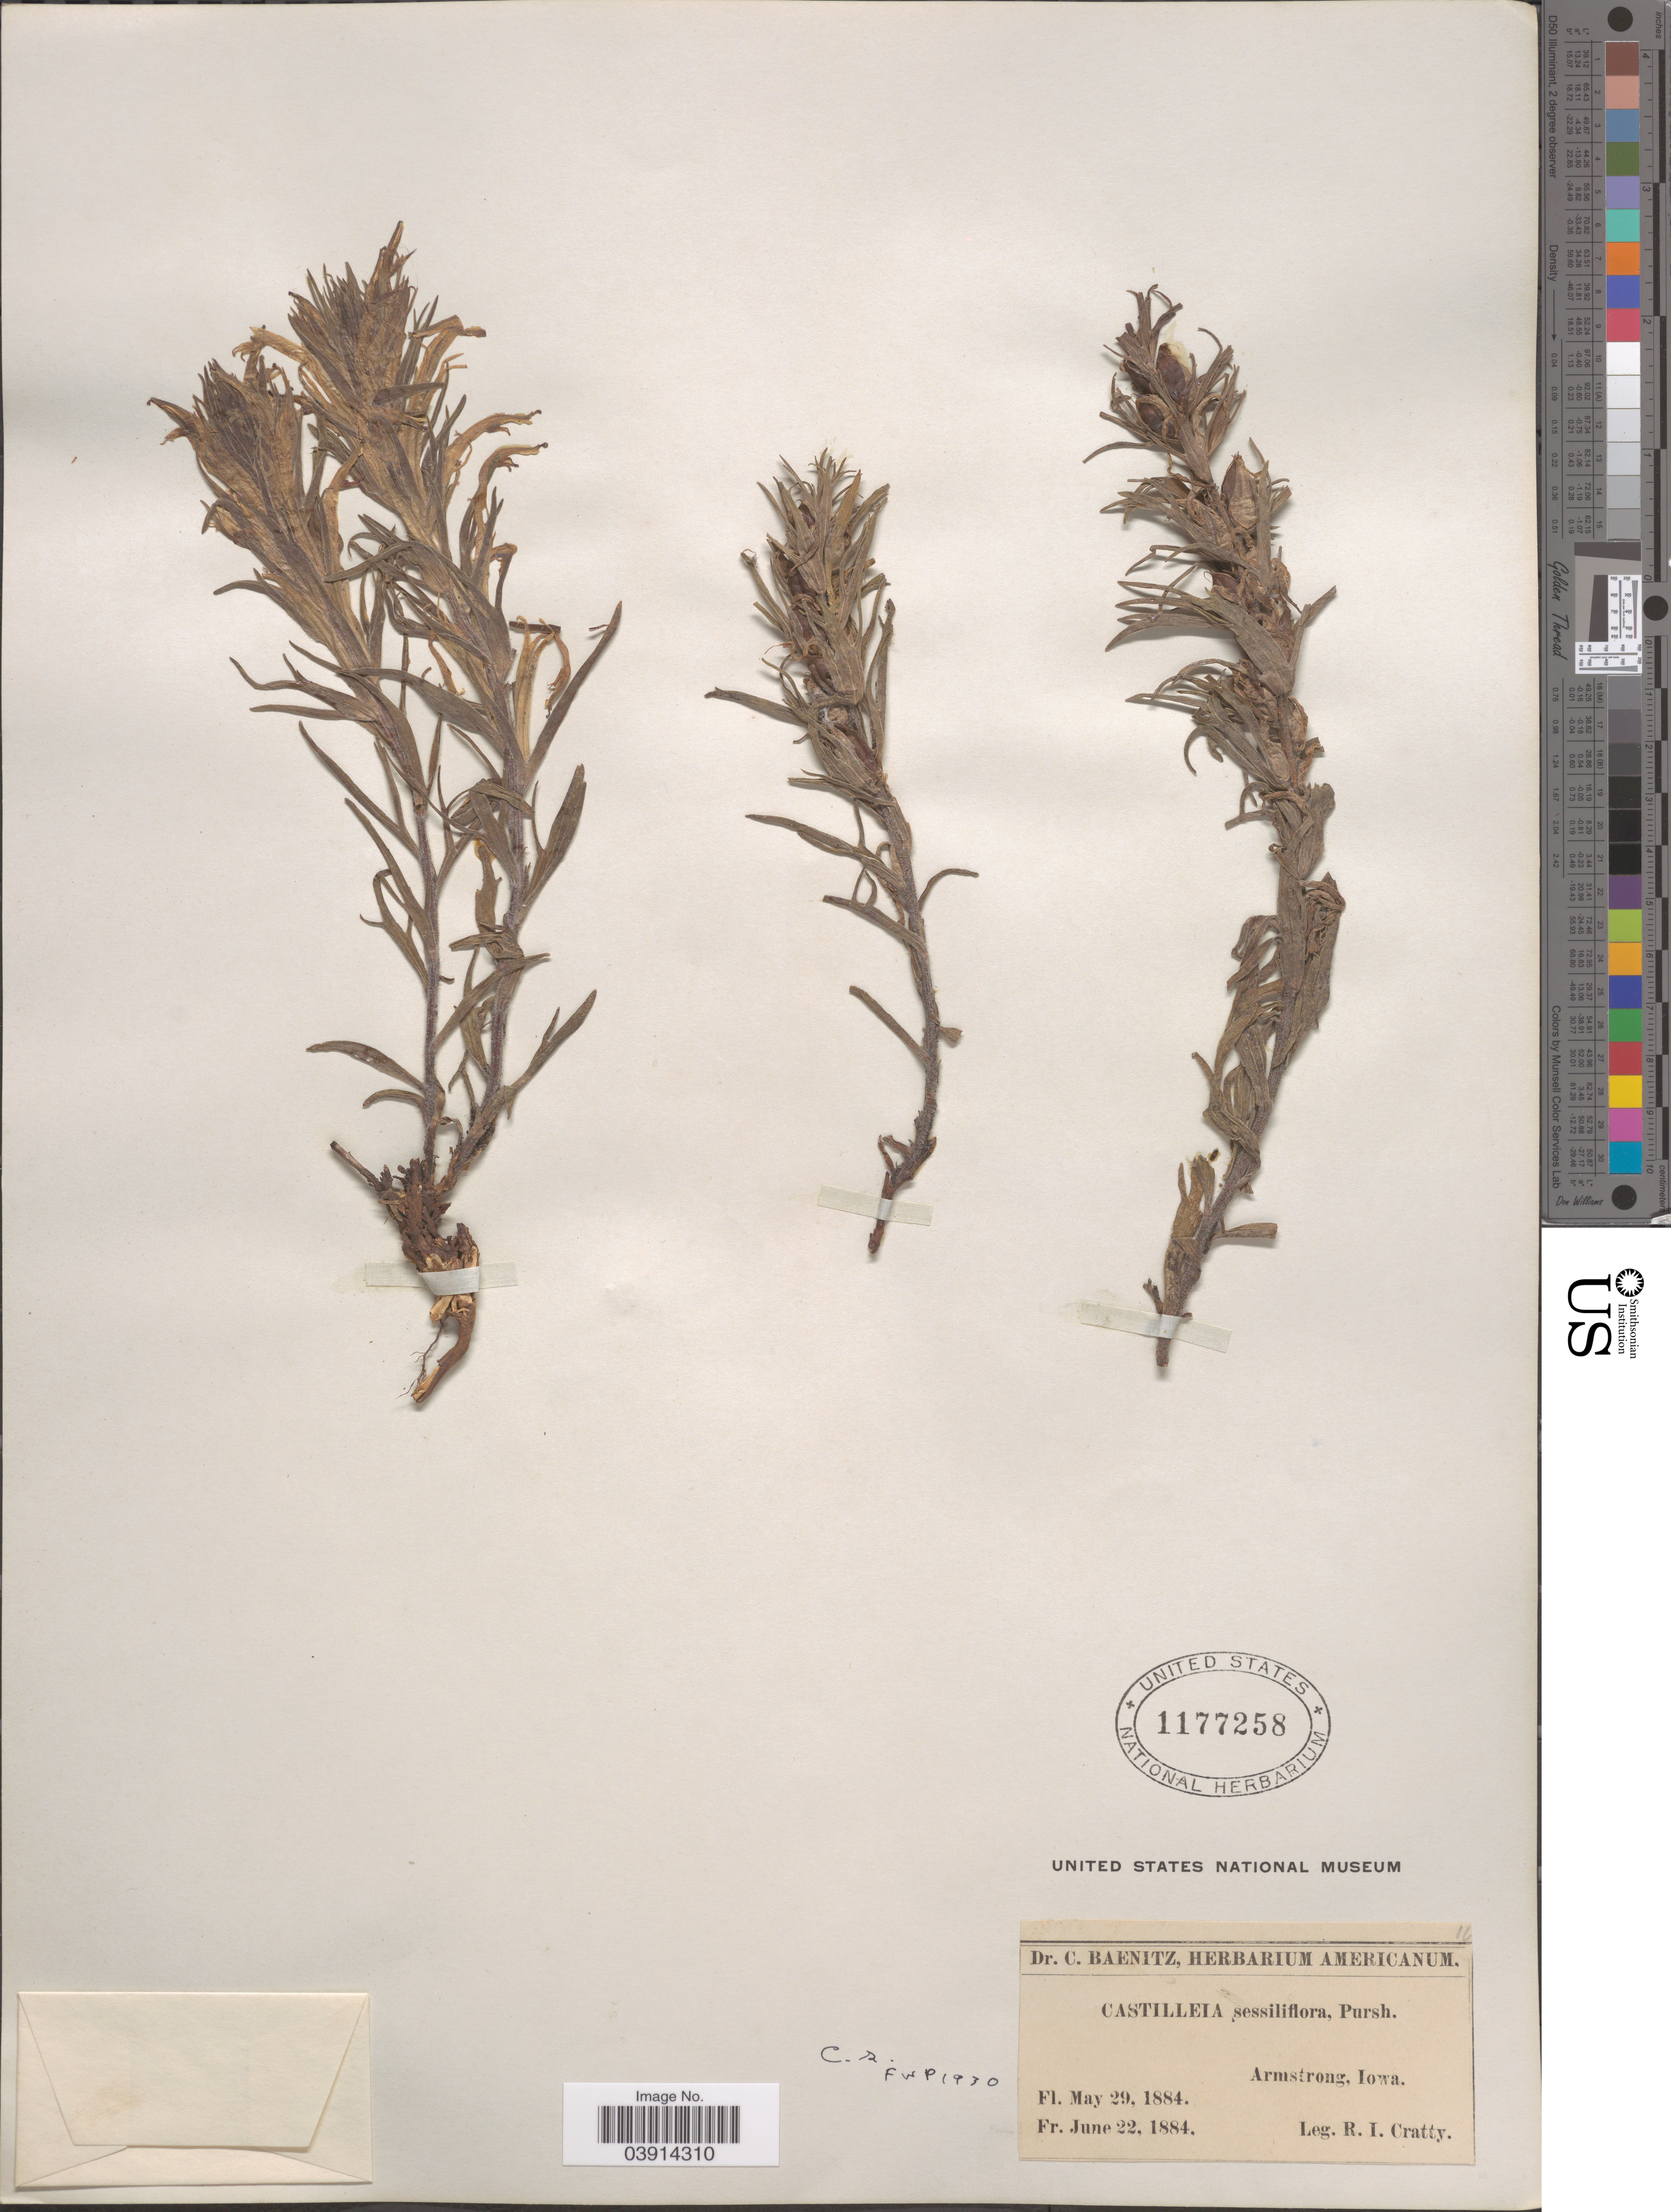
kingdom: Plantae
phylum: Tracheophyta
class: Magnoliopsida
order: Lamiales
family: Orobanchaceae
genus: Castilleja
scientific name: Castilleja sessiliflora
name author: Pursh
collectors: R. Cratty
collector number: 16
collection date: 1884-05-29/1884-06-22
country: United States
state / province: Iowa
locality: Armstrong.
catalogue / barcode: US 1177258